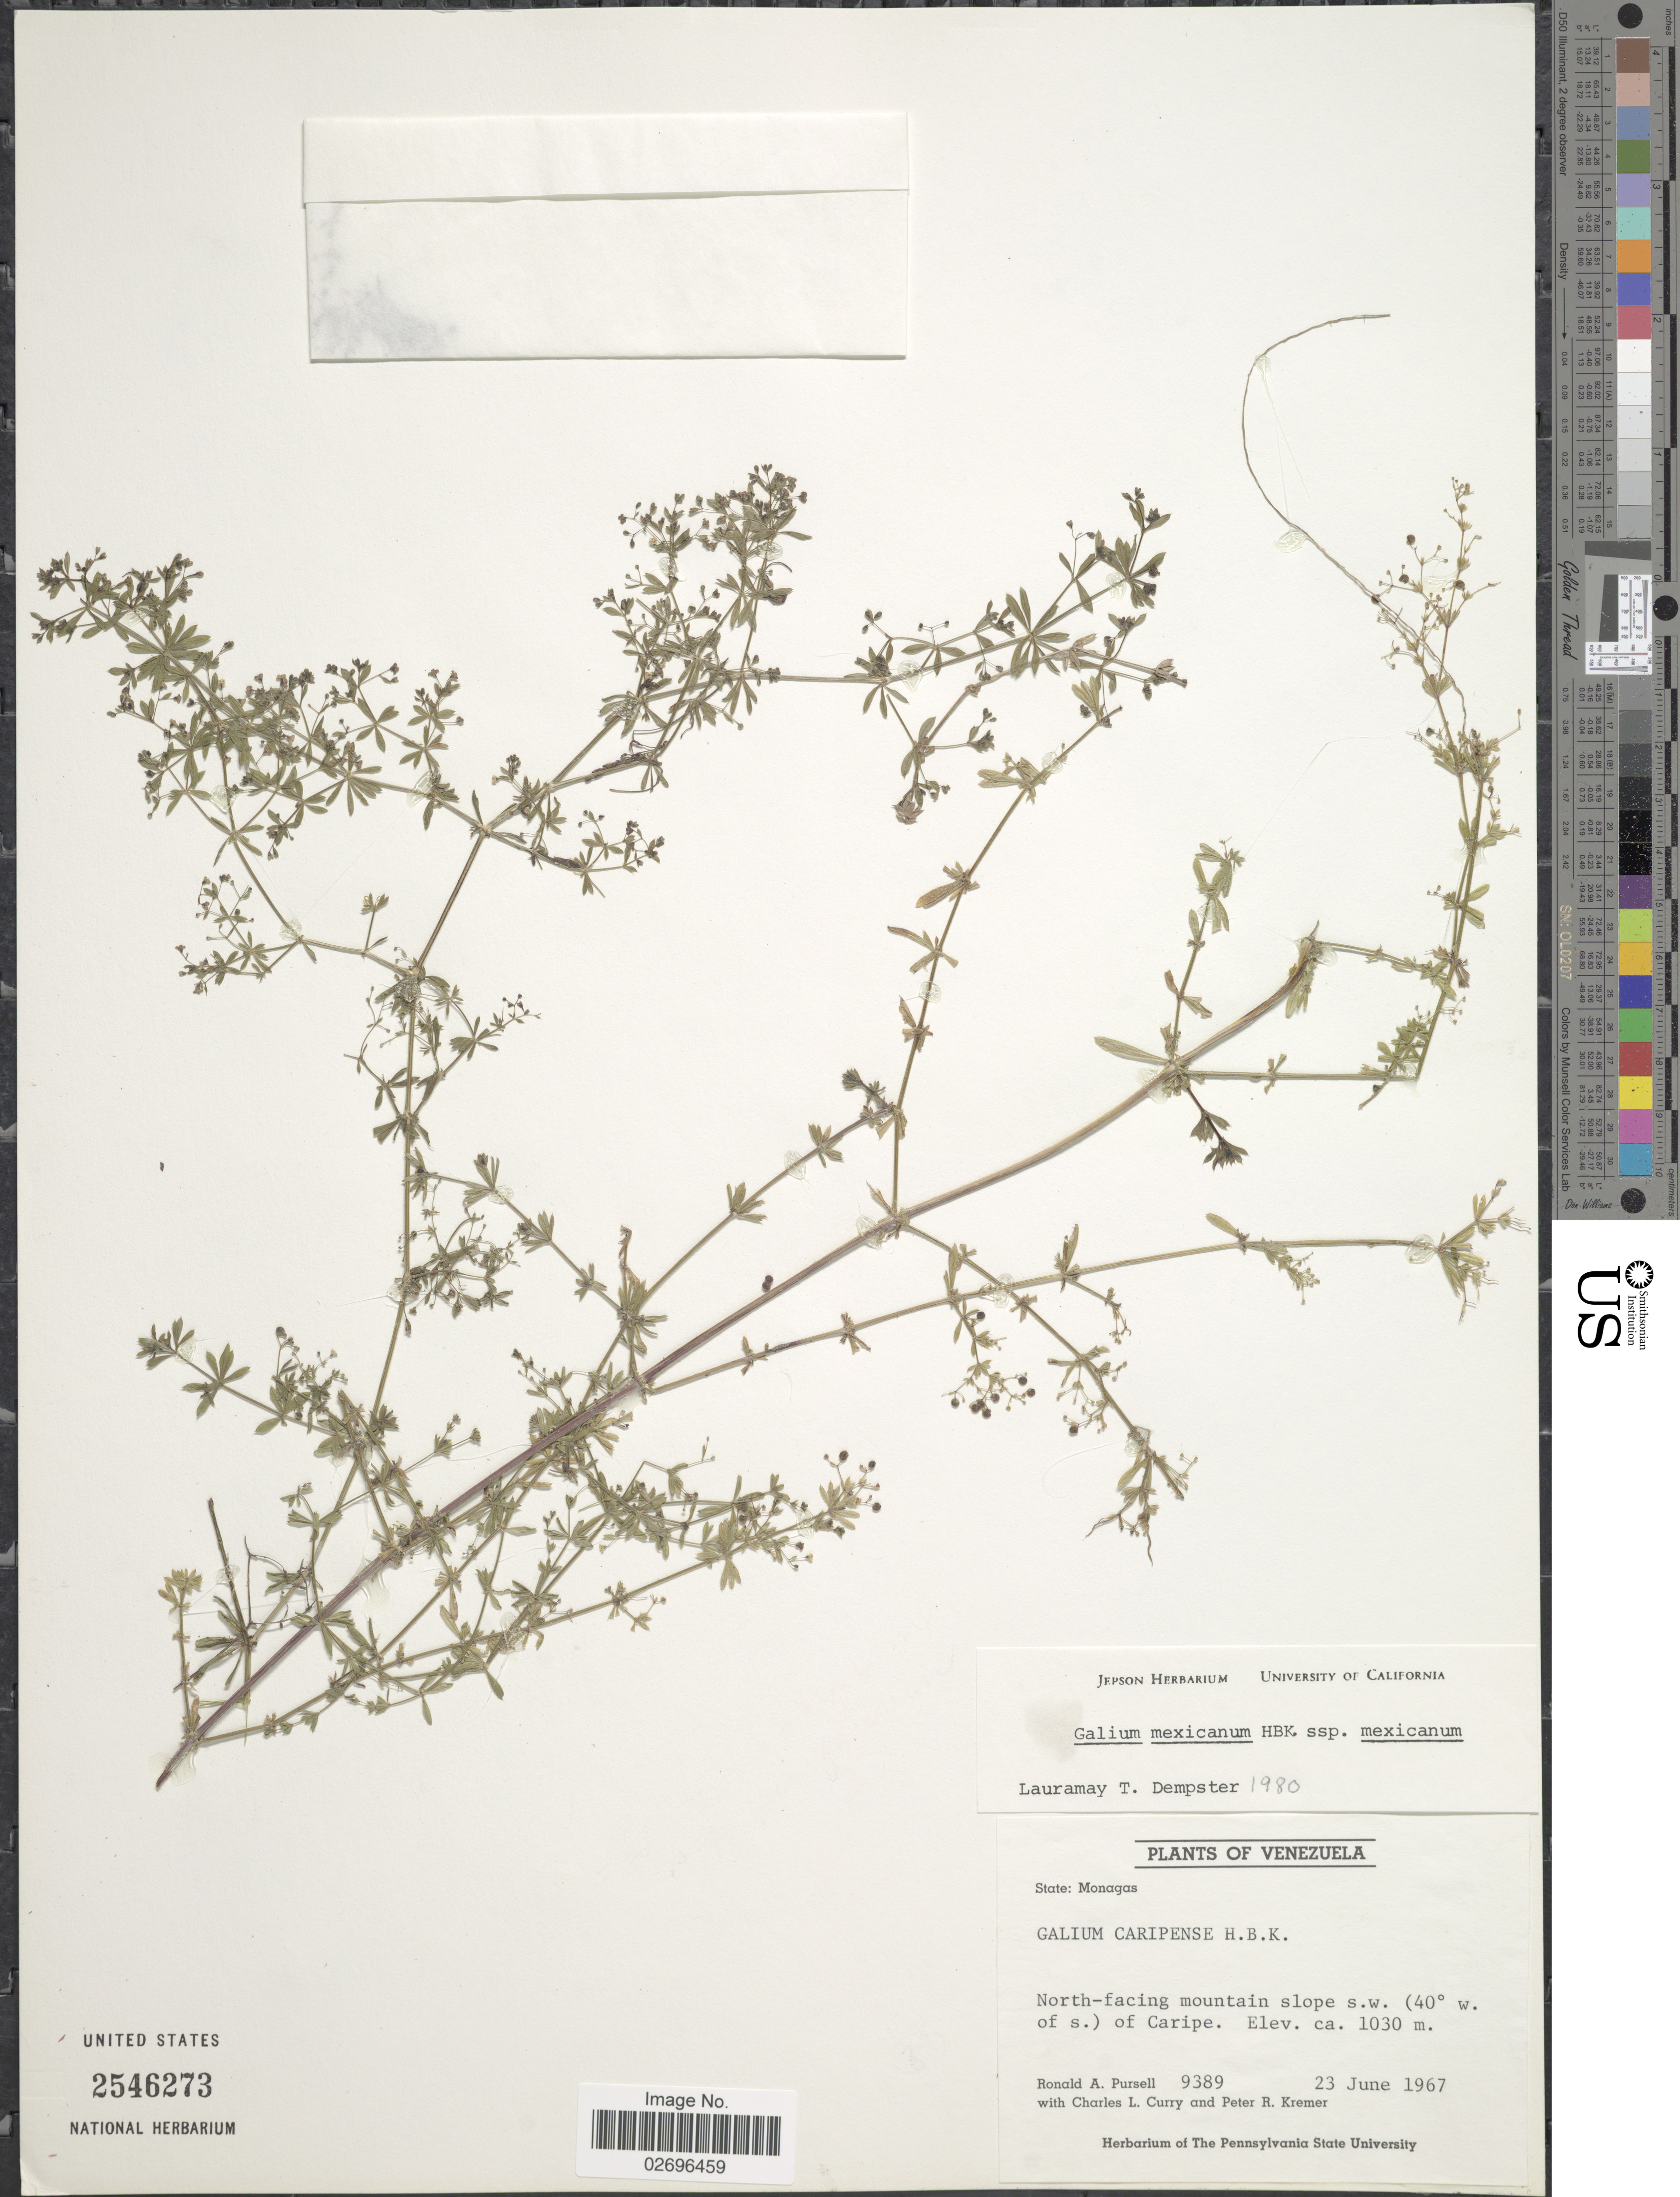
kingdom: Plantae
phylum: Tracheophyta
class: Magnoliopsida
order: Gentianales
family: Rubiaceae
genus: Galium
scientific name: Galium mexicanum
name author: Kunth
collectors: R. A. Pursell, C. L. Curry & P. Kremer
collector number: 9389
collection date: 1967-06-23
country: Venezuela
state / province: Monagas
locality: North-facing mountain slope s.w. (40° w. of s.) of Caripe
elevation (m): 1030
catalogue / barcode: US 2546273